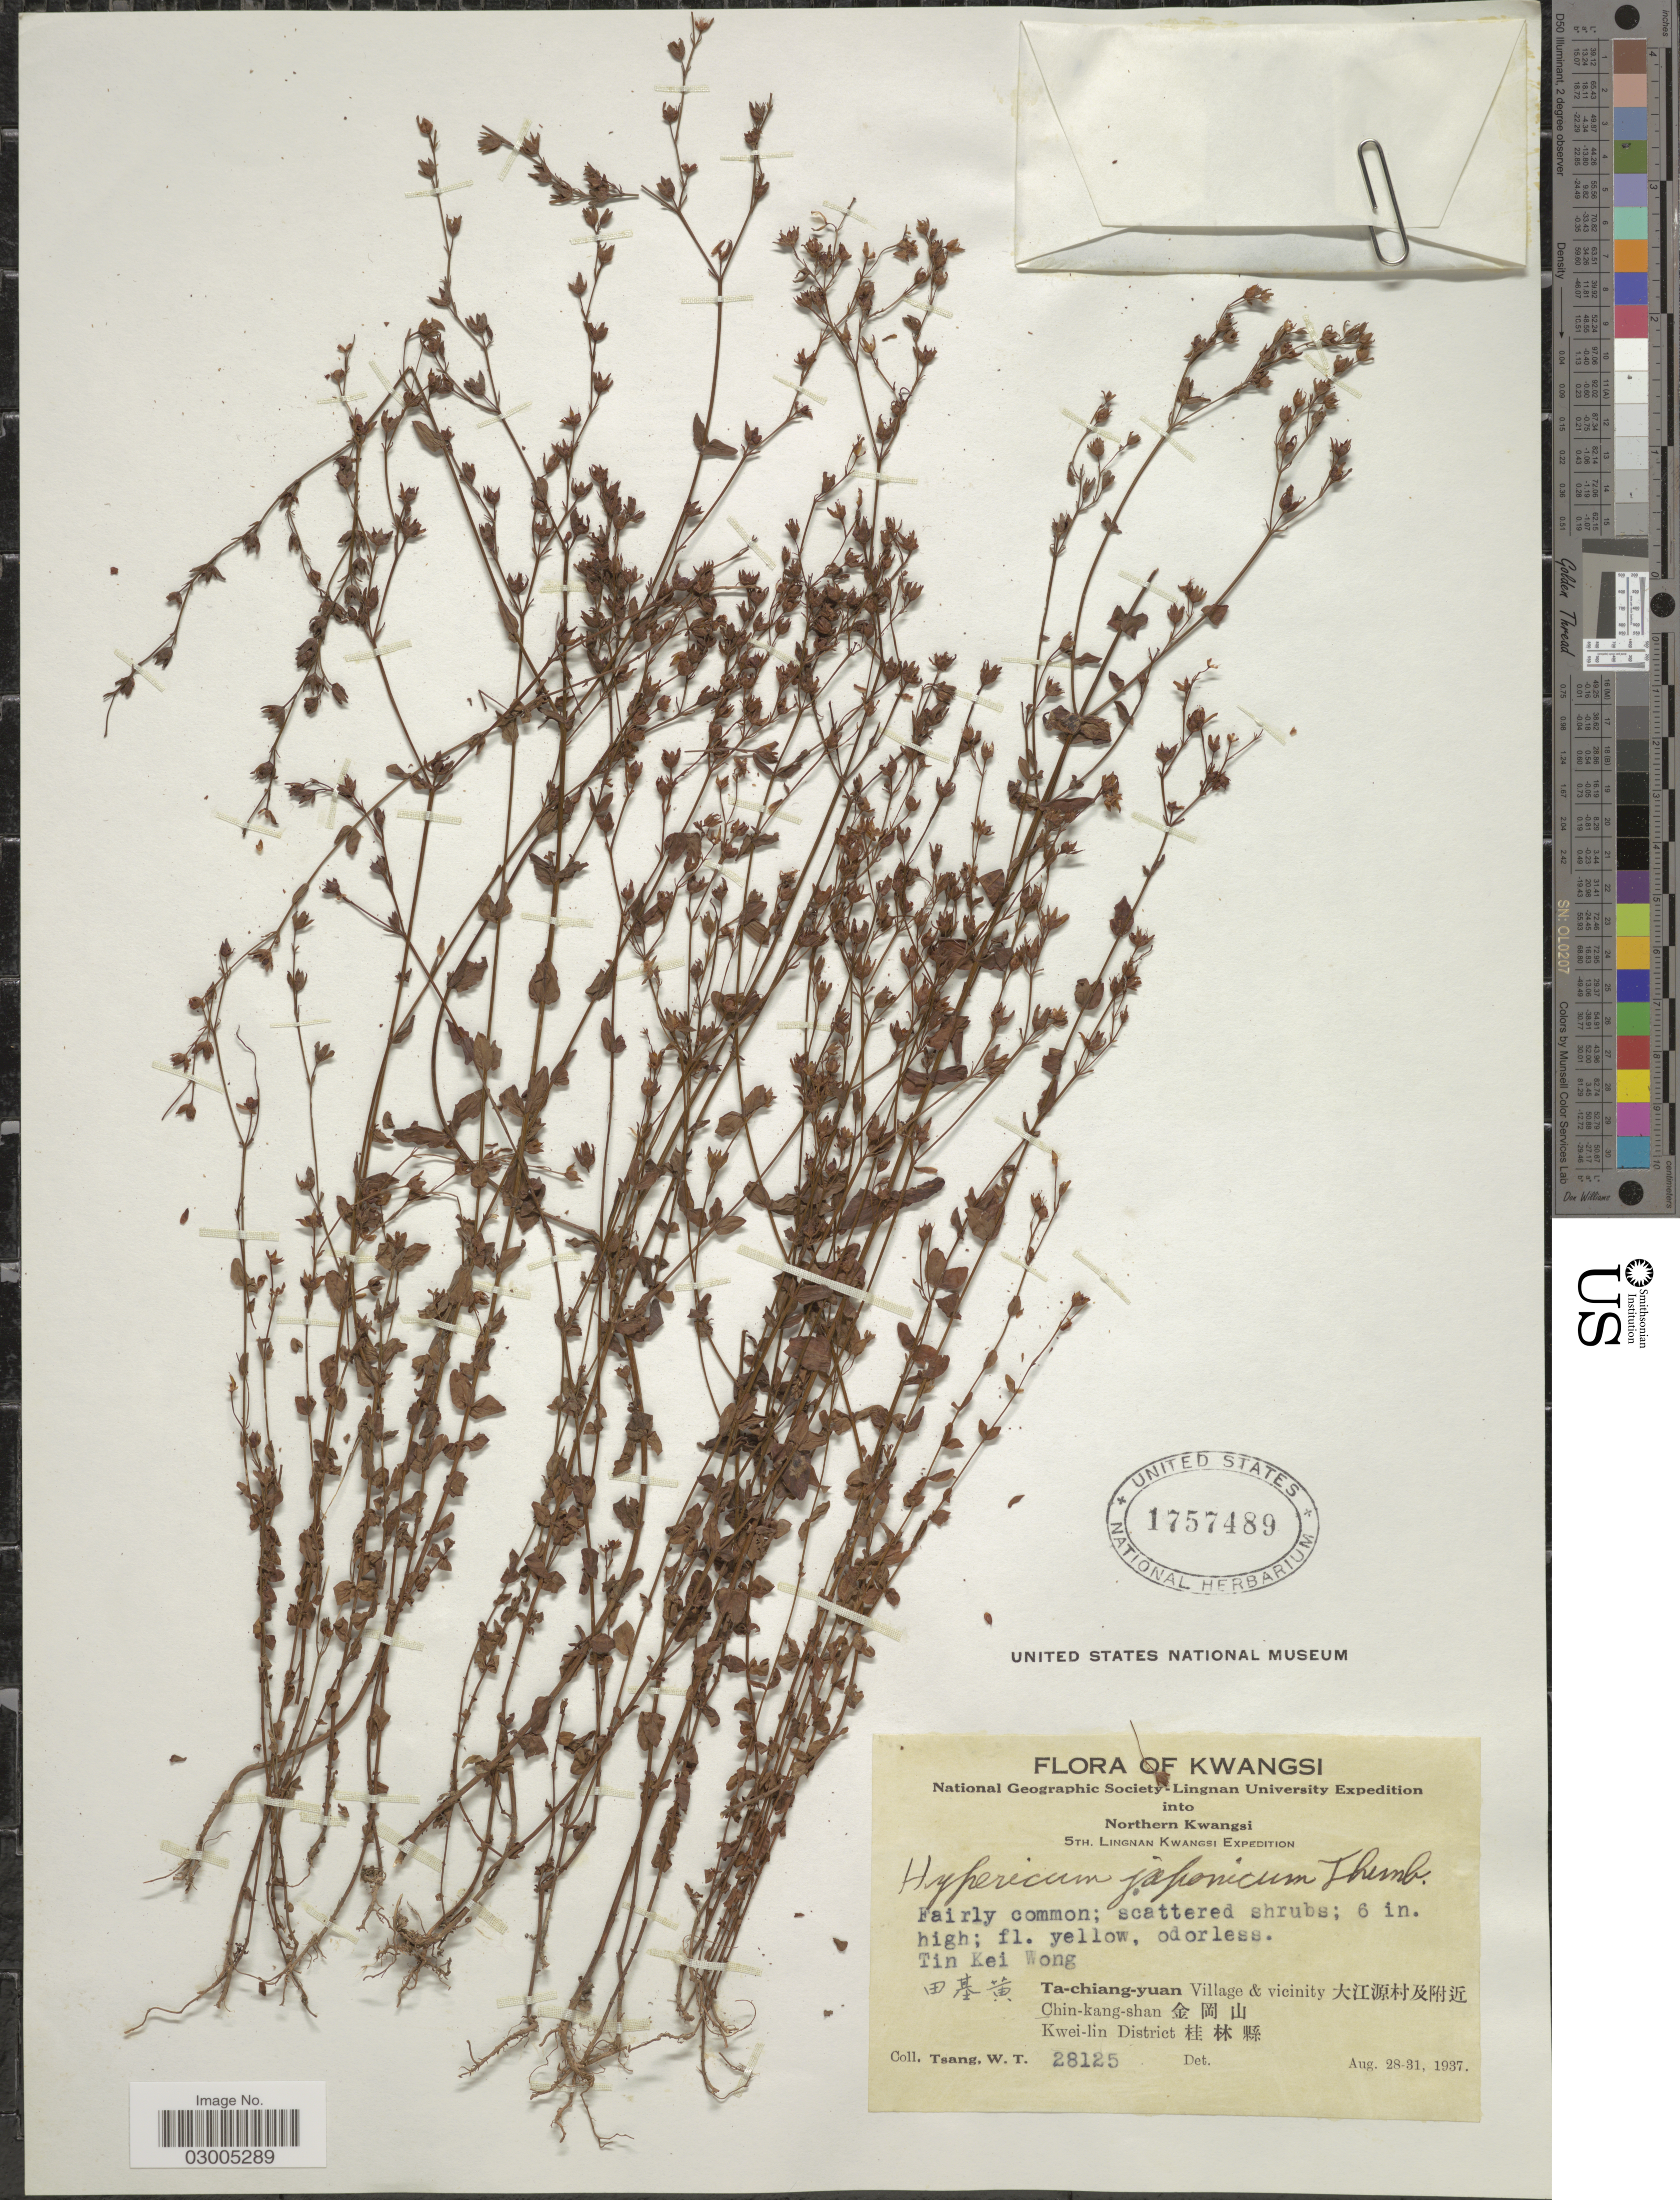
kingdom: Plantae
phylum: Tracheophyta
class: Magnoliopsida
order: Malpighiales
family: Hypericaceae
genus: Hypericum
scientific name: Hypericum japonicum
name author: Thunb.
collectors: W. T. Tsang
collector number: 28125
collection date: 1937-08-28/1937-08-31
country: China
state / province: Guangxi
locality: Kwangsi. Northern Kwangsi. Tin Kei Wong. Ta-chiang-yuan Village & vicinity. Chin-kang-shan. Kwei-lin District.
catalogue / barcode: US 1757489